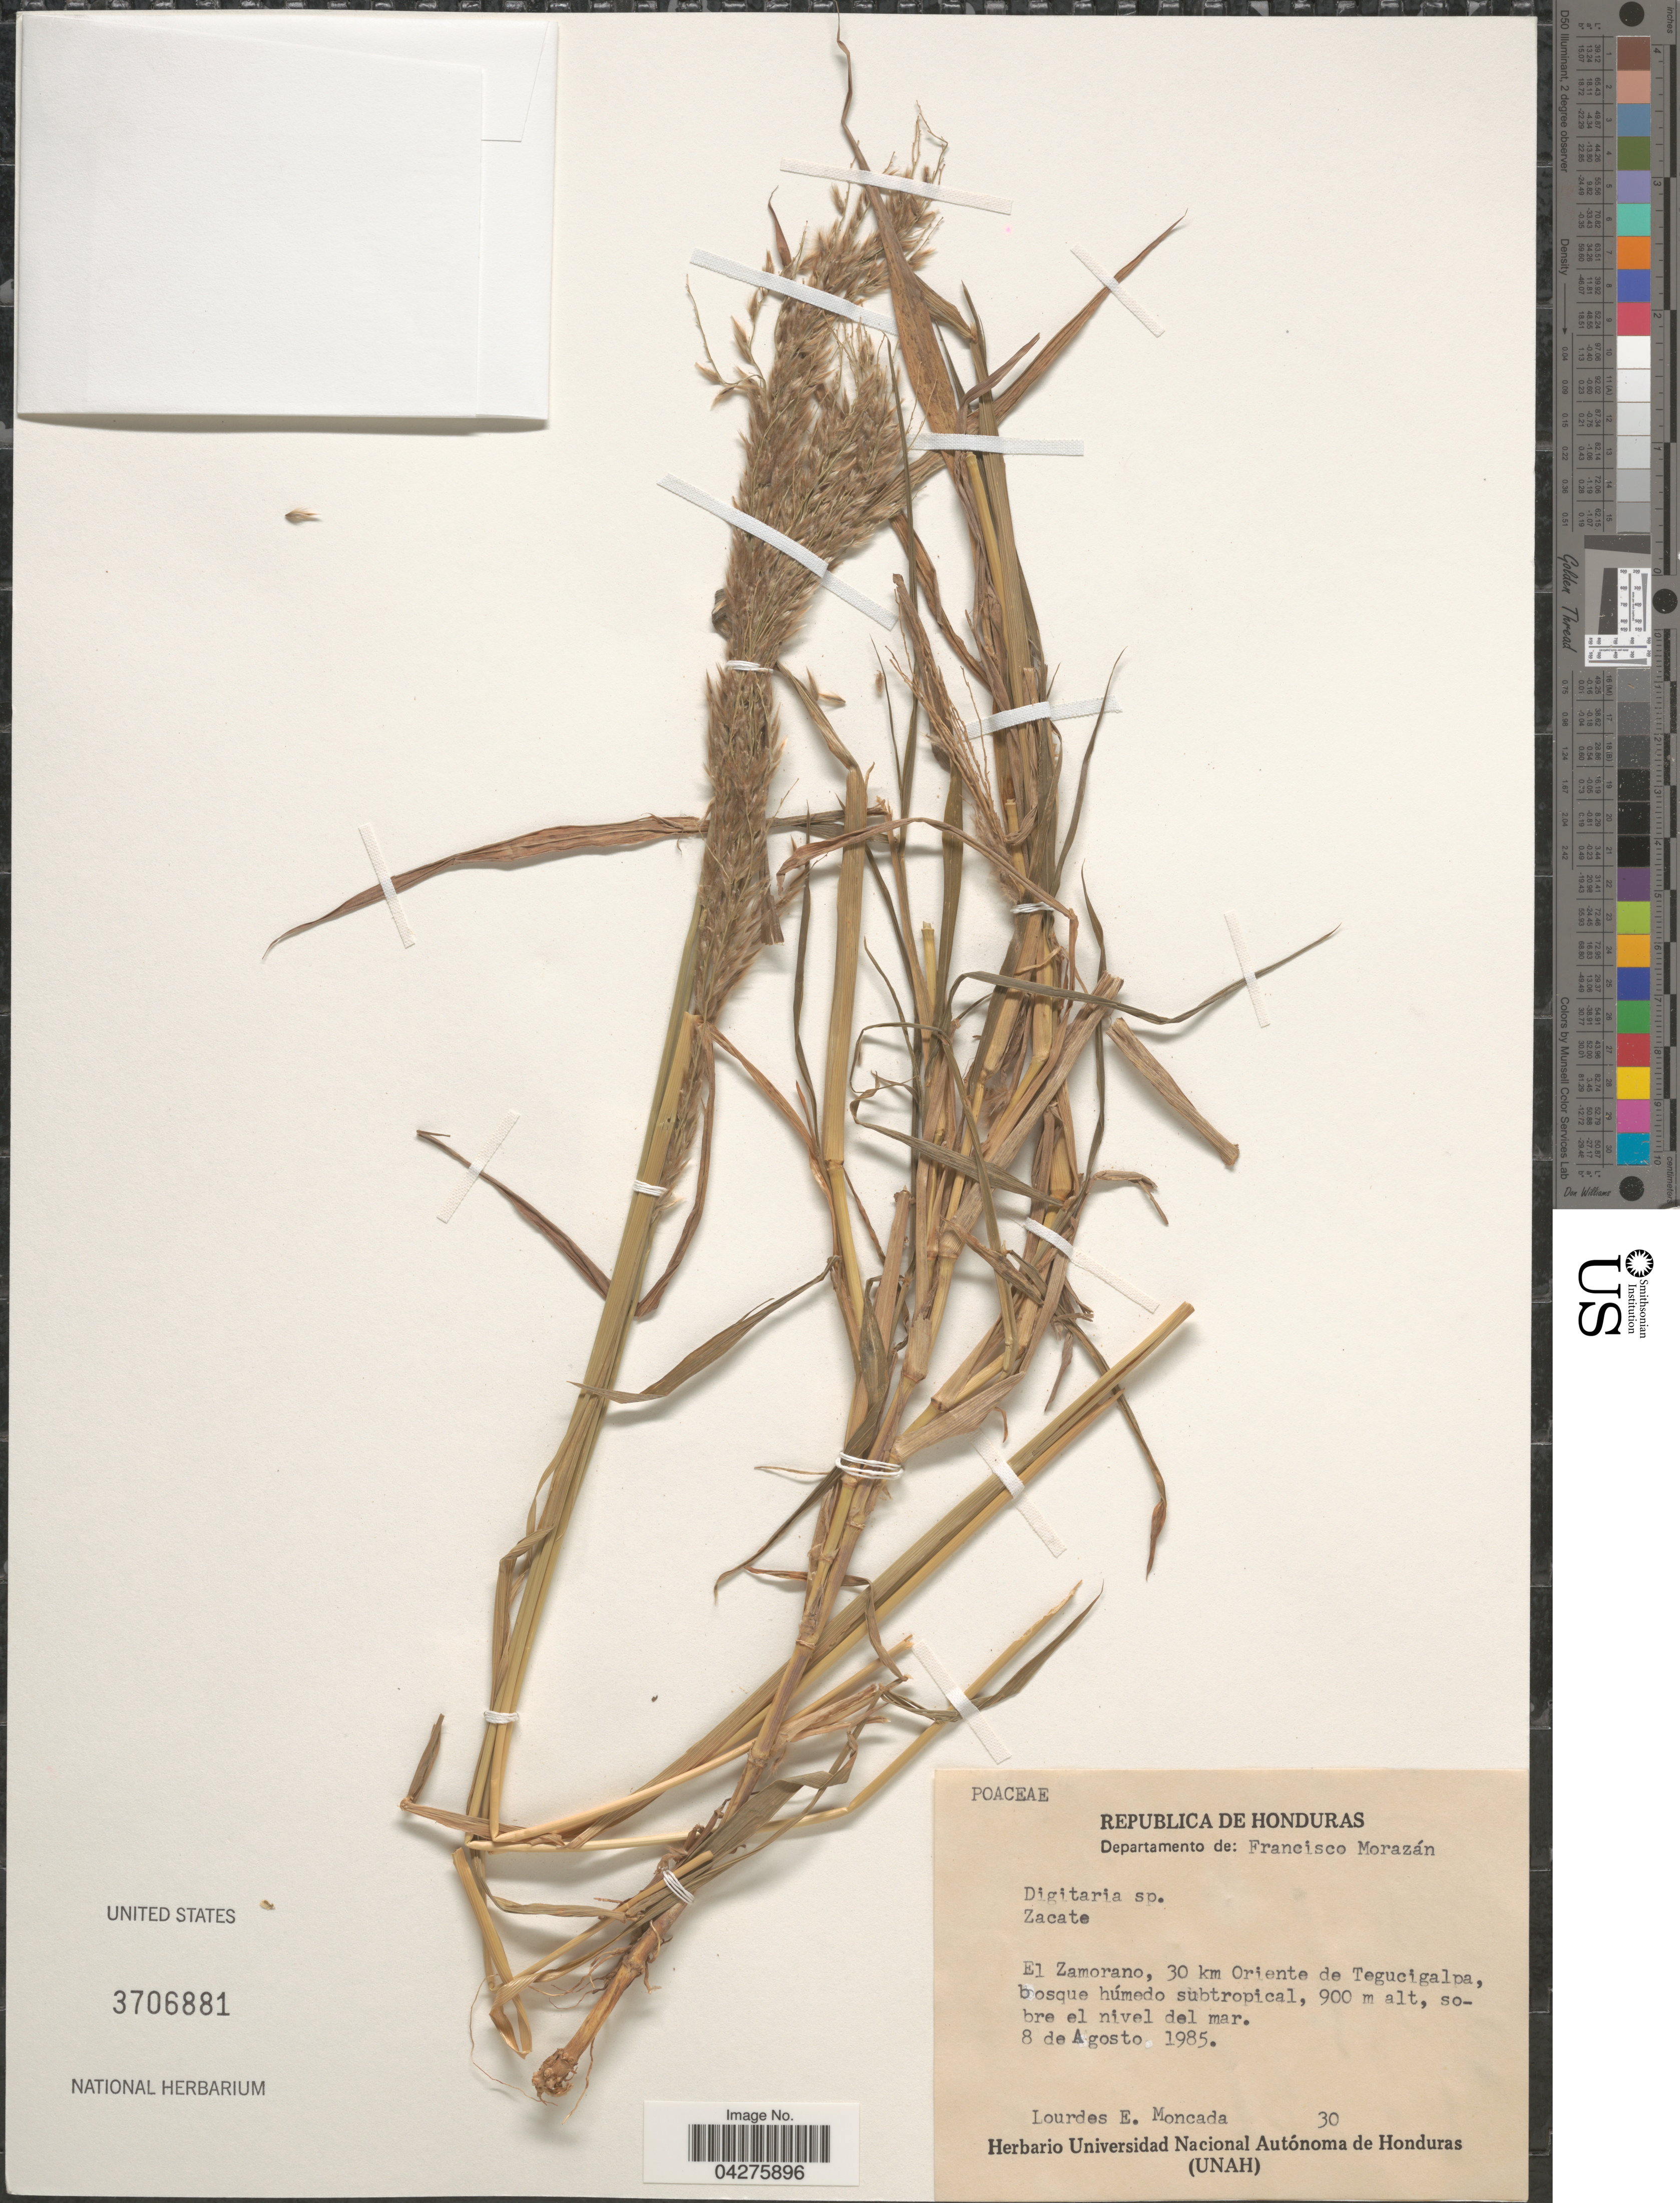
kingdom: Plantae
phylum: Tracheophyta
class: Liliopsida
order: Poales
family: Poaceae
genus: Digitaria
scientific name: Digitaria sp.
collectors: L. Moncada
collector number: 30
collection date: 1985-08-08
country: Honduras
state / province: Fco. Morazán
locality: Departamento de: Francisco Morazán. El Zamorano, 30 km Oriente de Tegucigalpa, bosque húmedo subtropical, sobre el nivel del mar.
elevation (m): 900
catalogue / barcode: US 3706881